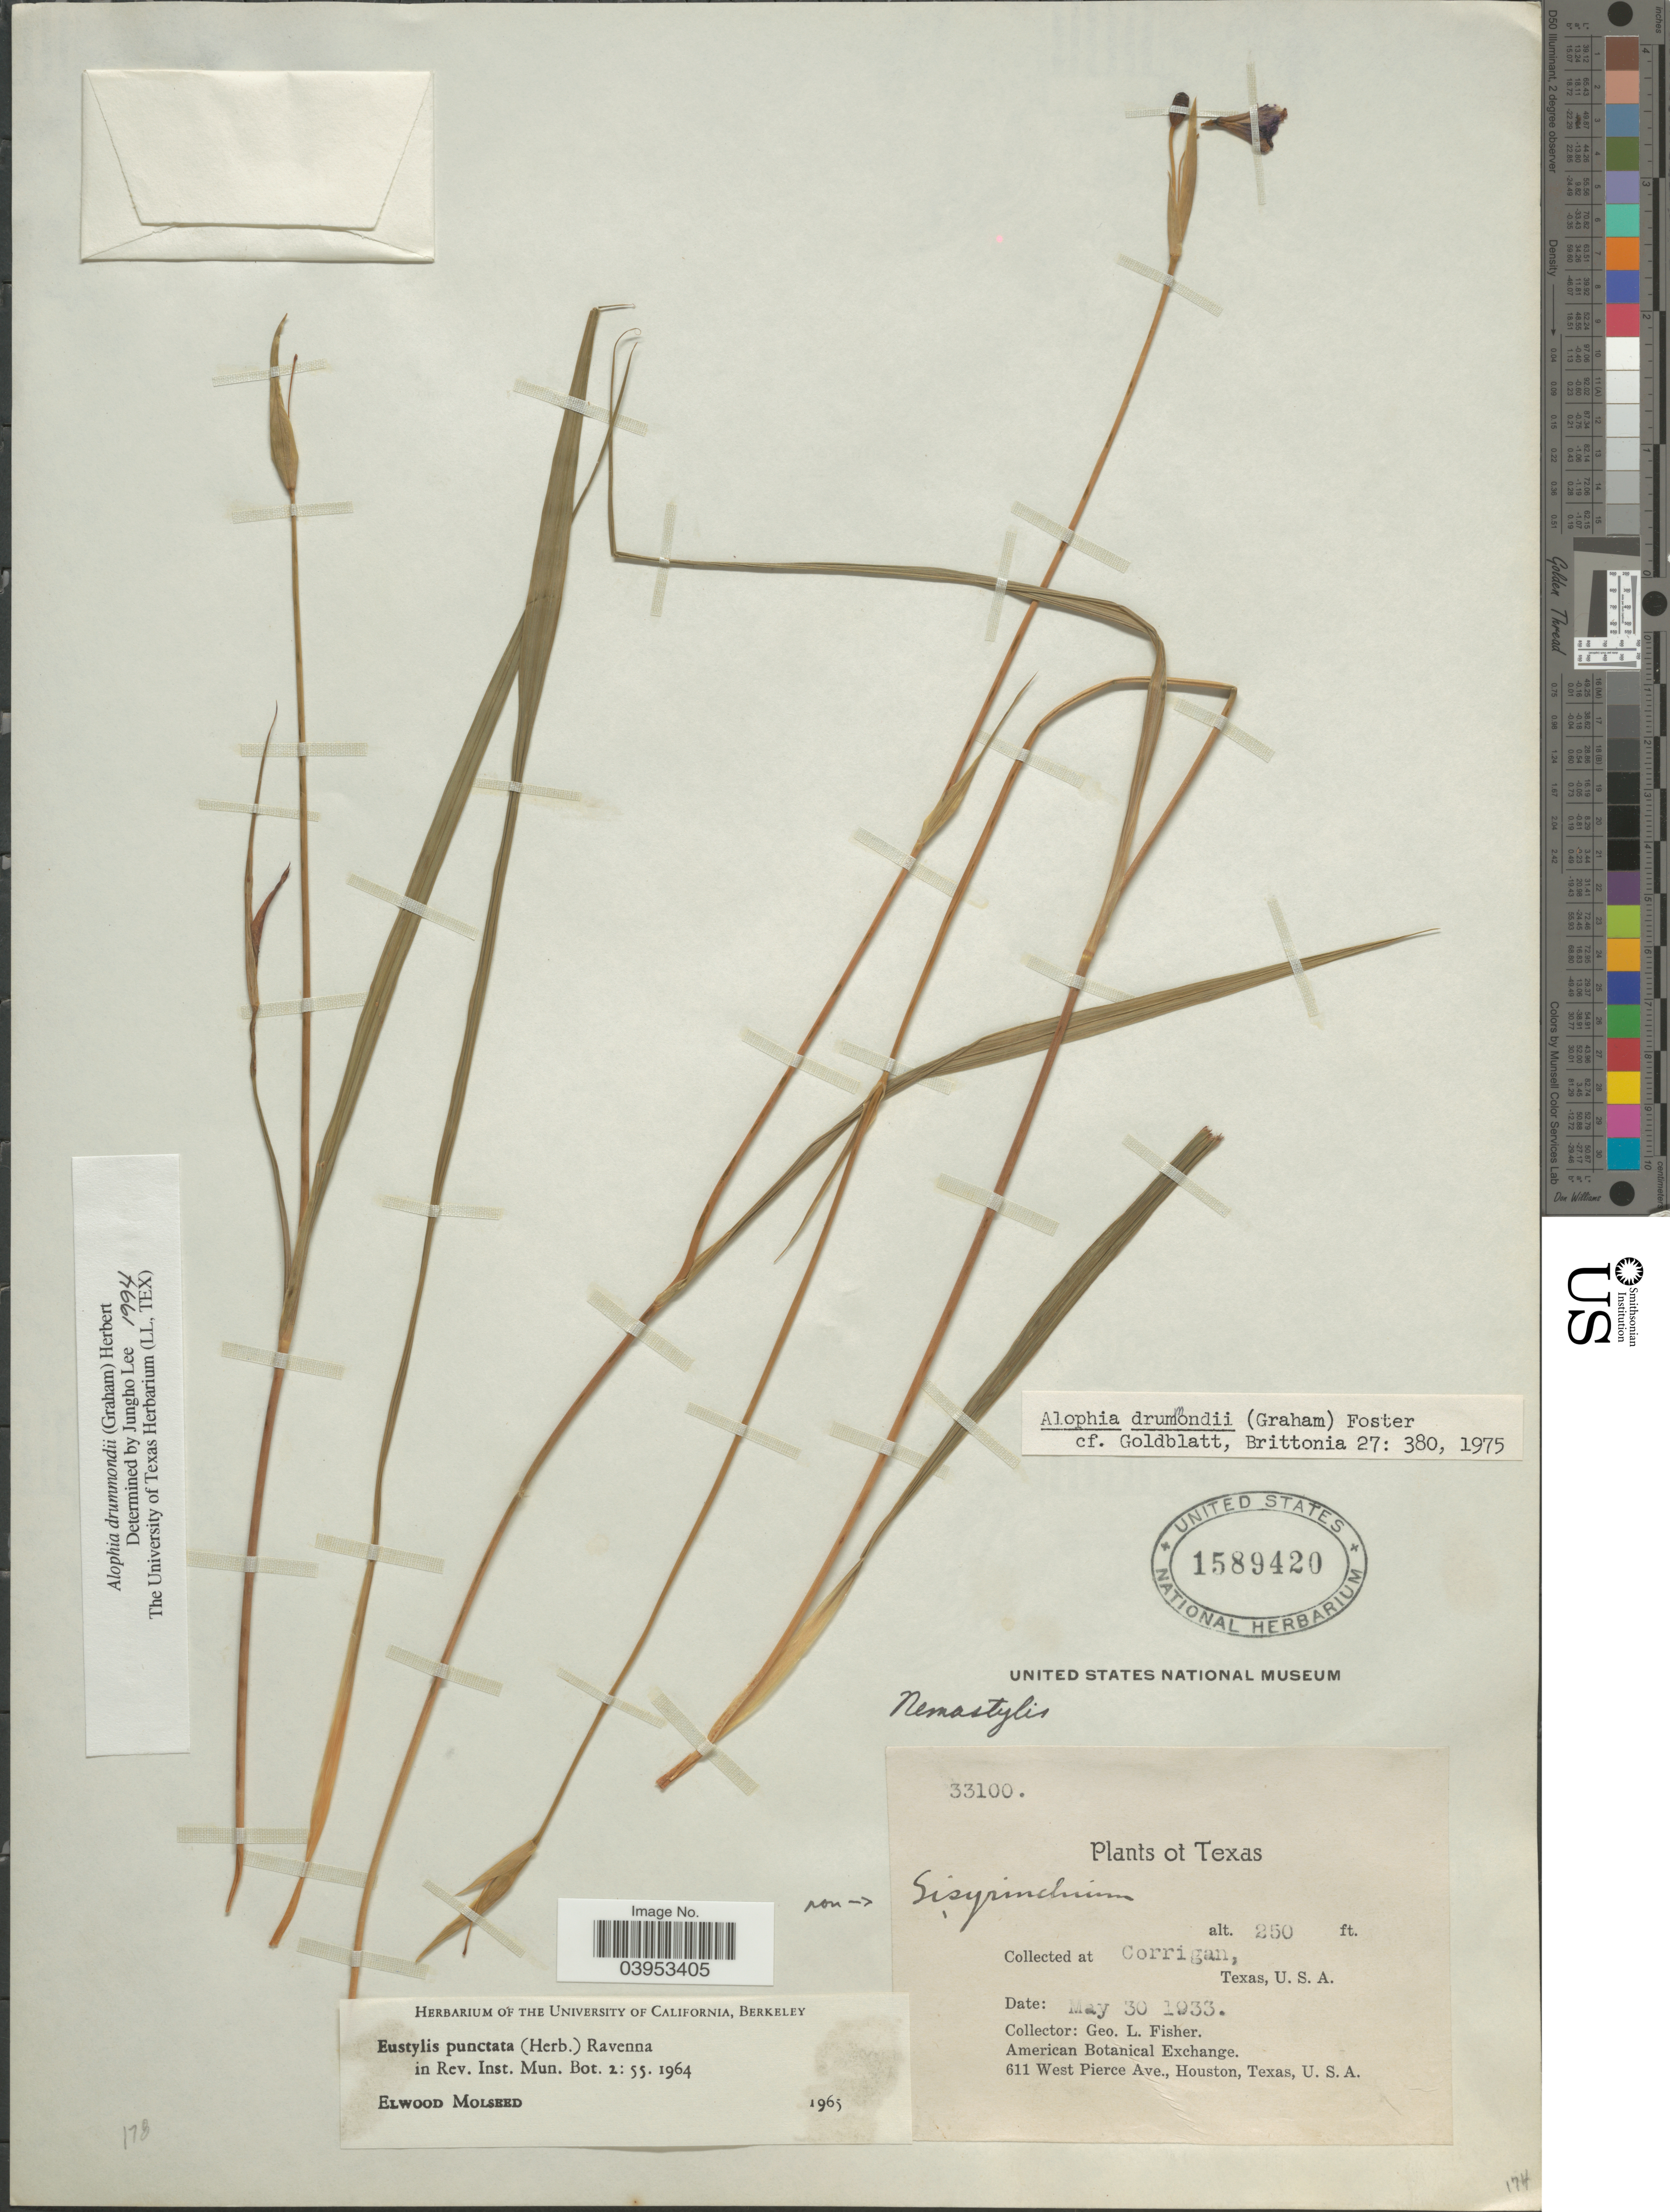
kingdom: Plantae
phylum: Tracheophyta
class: Liliopsida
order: Asparagales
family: Iridaceae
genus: Alophia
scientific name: Alophia drummondii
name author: (Graham) R.C. Foster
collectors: G. L. Fisher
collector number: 33100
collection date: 1933-05-30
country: United States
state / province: Texas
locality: At Corrigan.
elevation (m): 76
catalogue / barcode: US 1589420